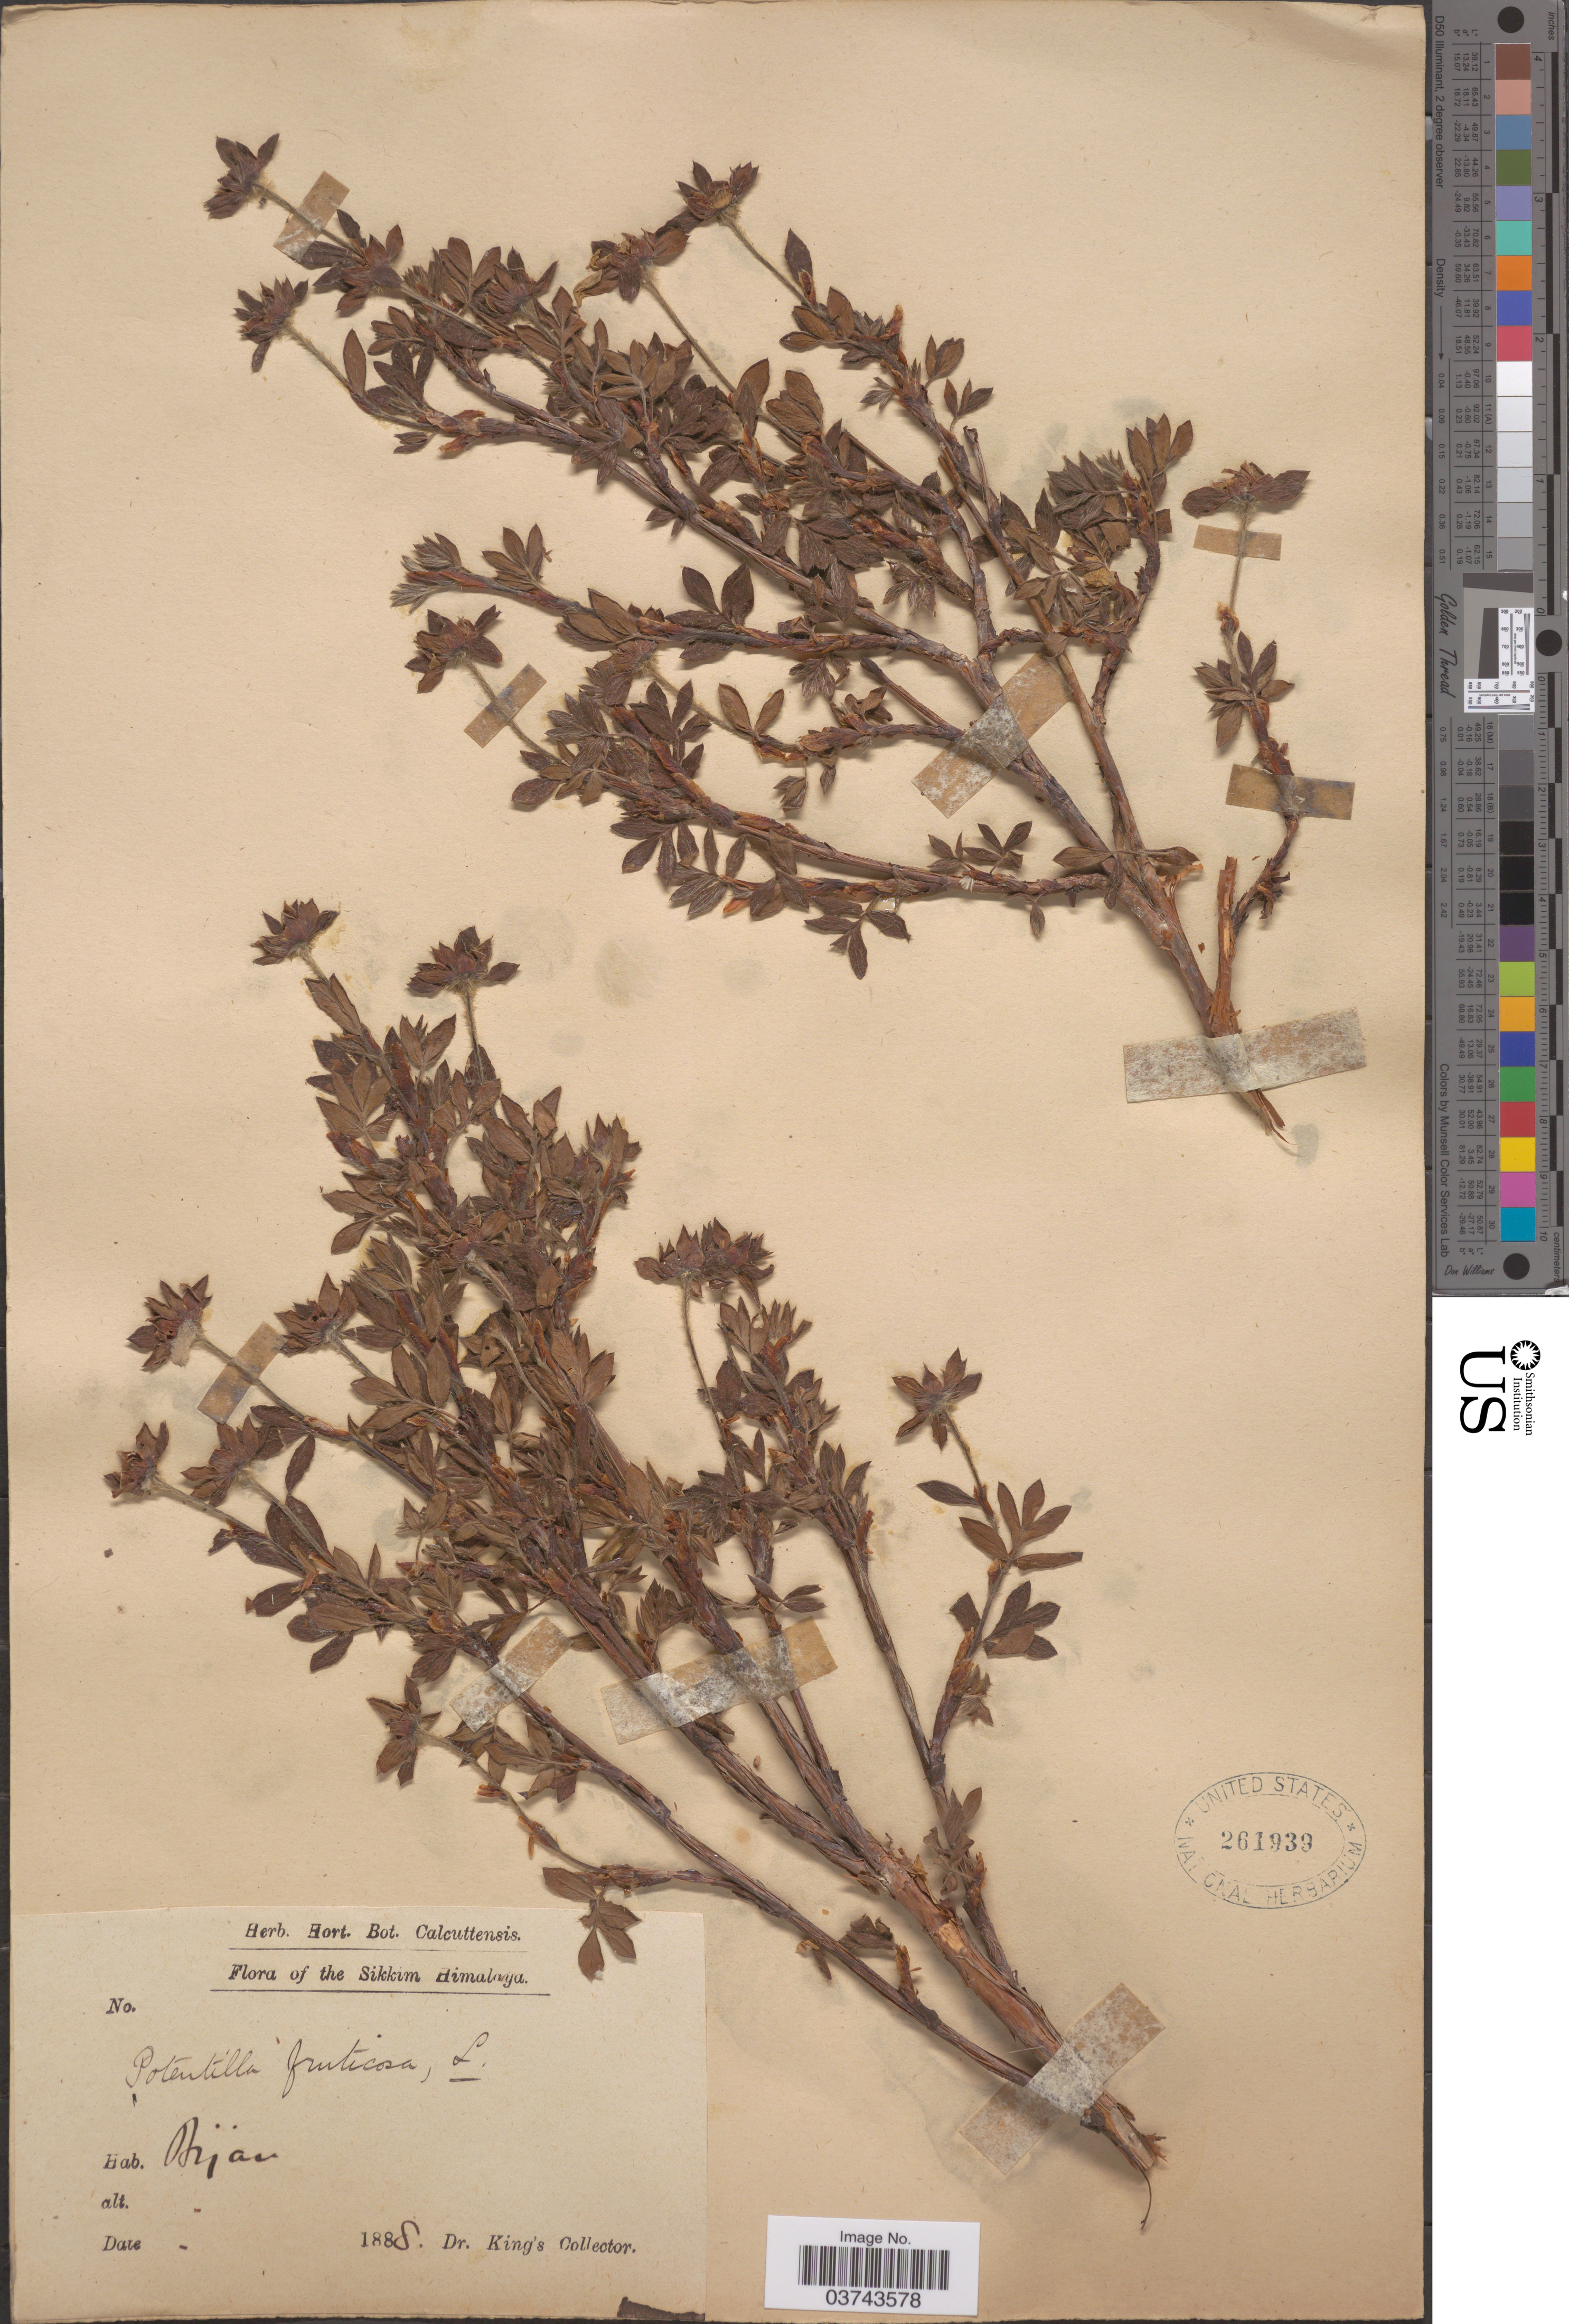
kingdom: Plantae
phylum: Tracheophyta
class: Magnoliopsida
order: Rosales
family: Rosaceae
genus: Dasiphora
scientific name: Dasiphora fruticosa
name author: (L.) Rydb.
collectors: Dr. King's collector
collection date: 1888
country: India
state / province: Sikkim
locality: The Sikkim Himalaya. Bijan.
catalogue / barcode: US 261939